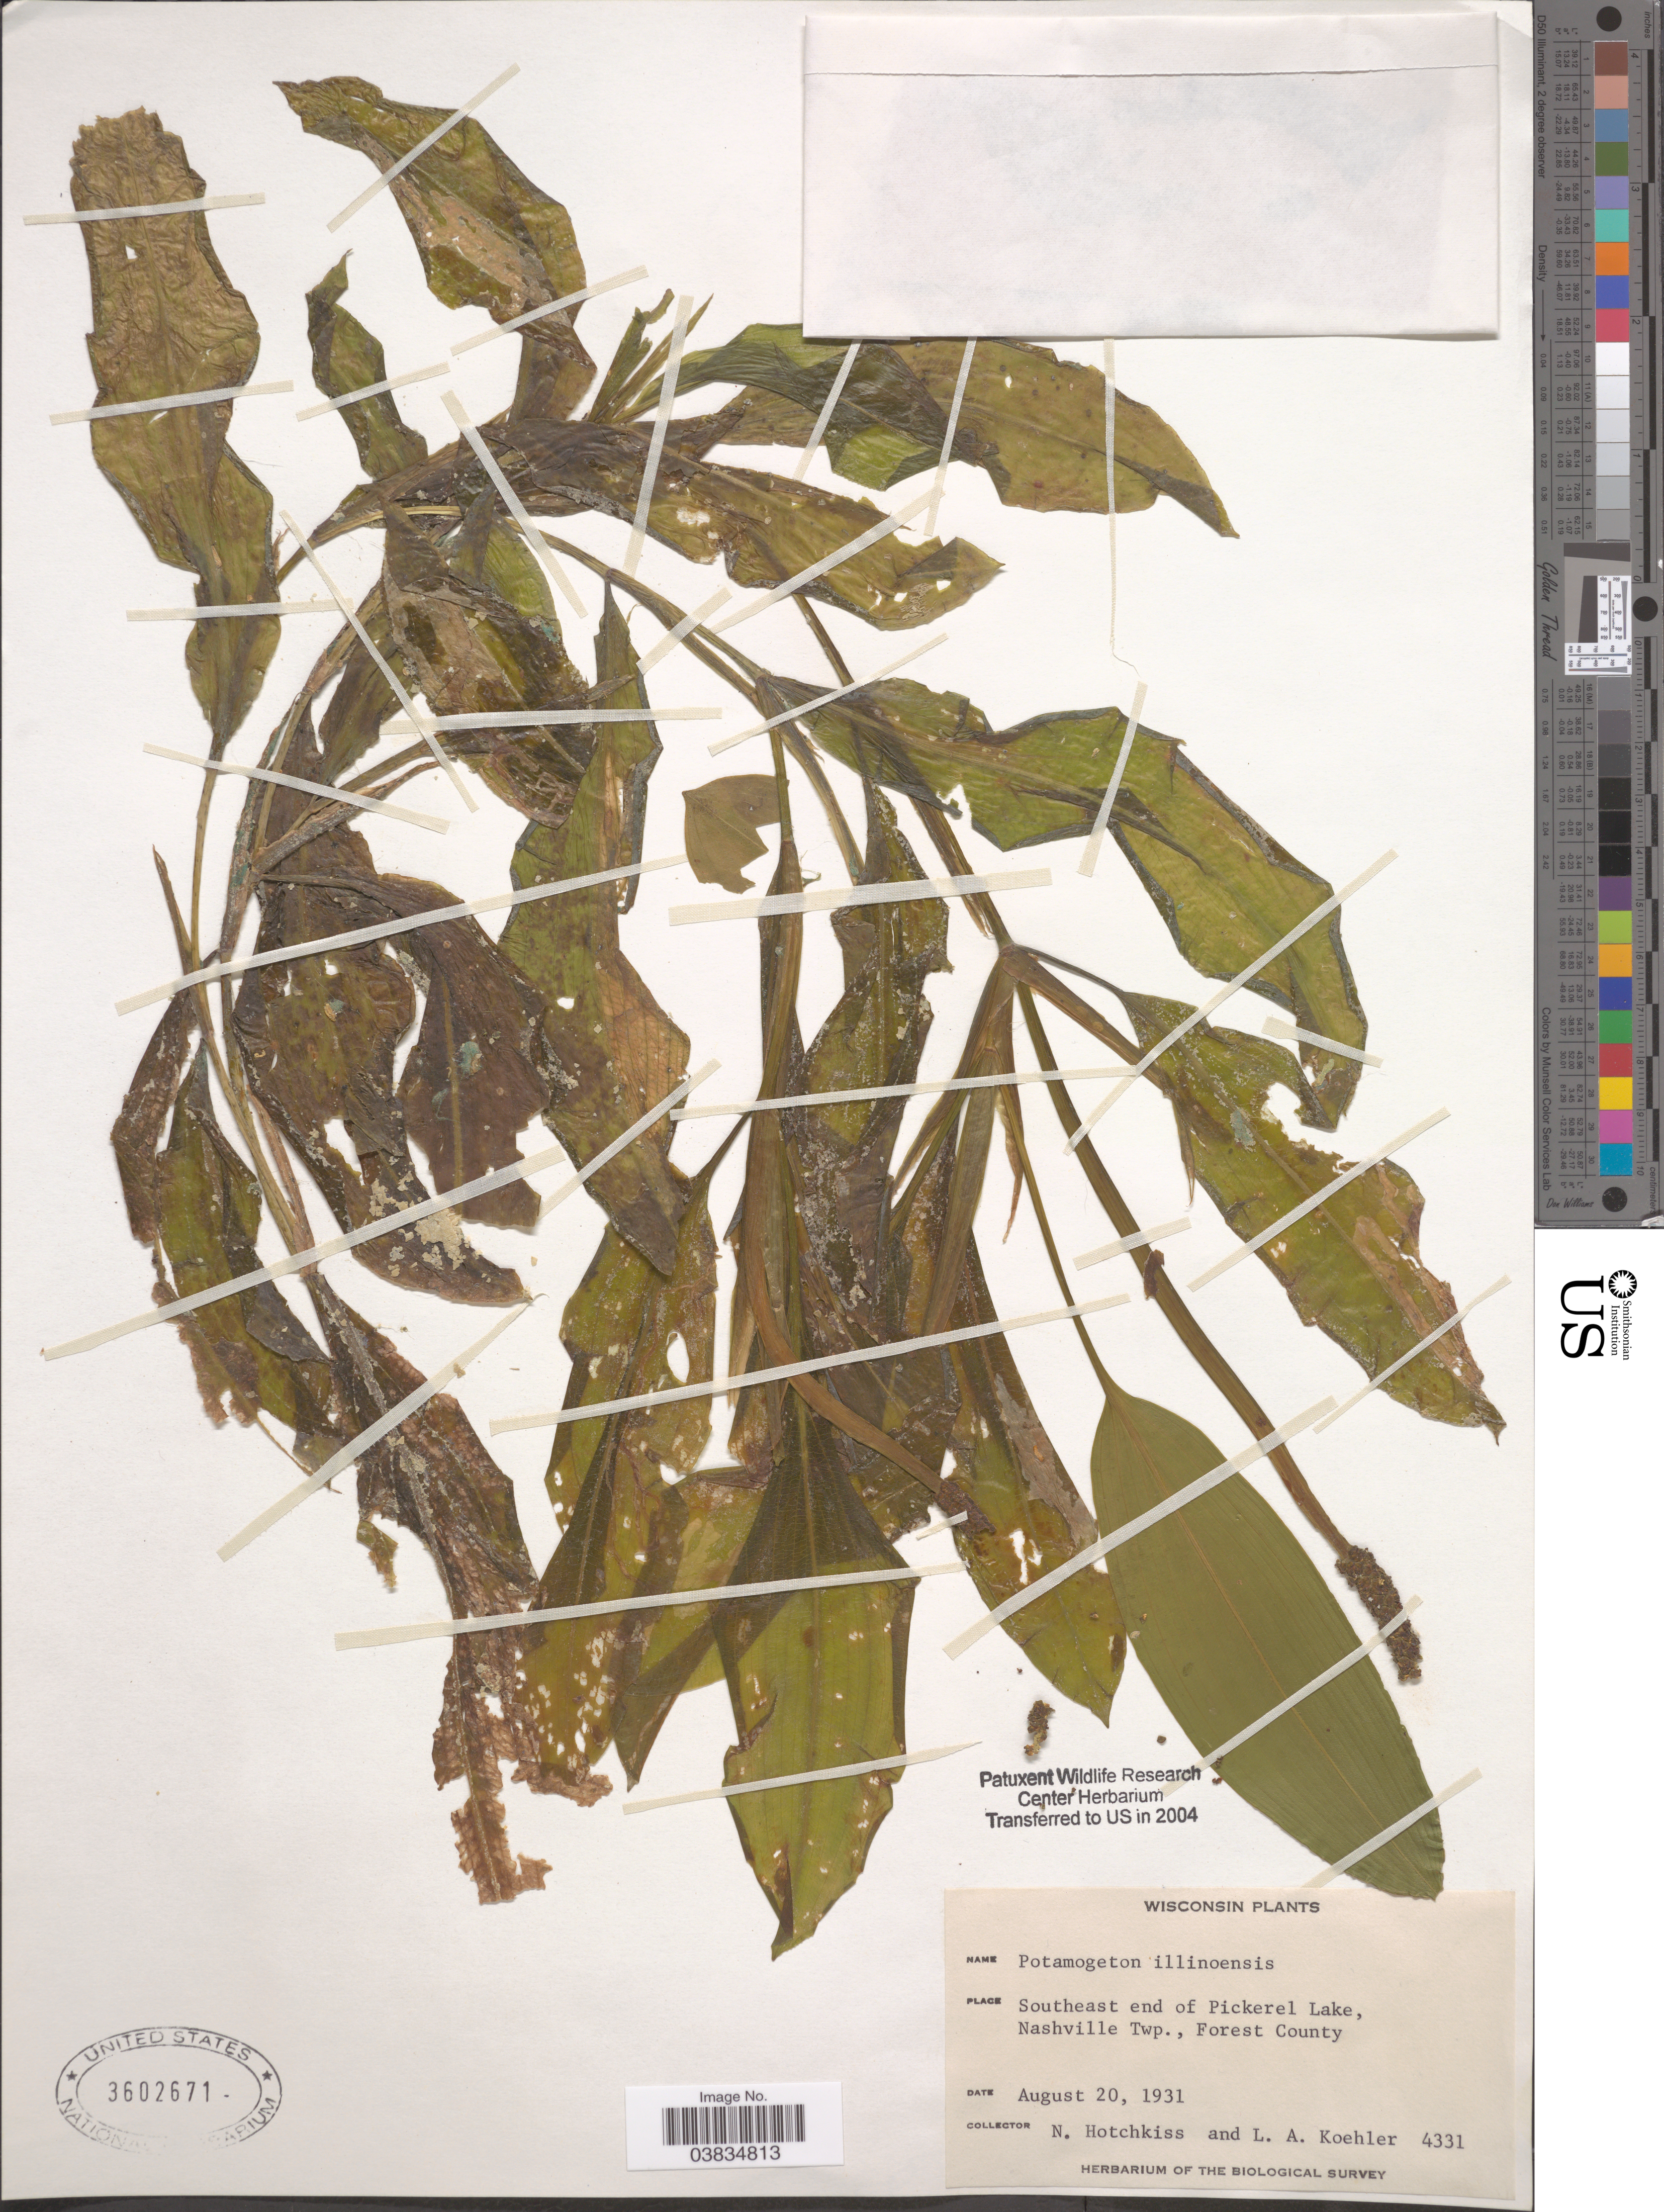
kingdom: Plantae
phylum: Tracheophyta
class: Liliopsida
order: Alismatales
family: Potamogetonaceae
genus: Potamogeton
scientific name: Potamogeton illinoensis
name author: Morong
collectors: N. Hotchkiss & L. Koehler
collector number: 4331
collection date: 1931-08-20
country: United States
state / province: Wisconsin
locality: Southeast end of Pickerel Lake, Nashville, Twp., Forest County.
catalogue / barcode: US 3602671